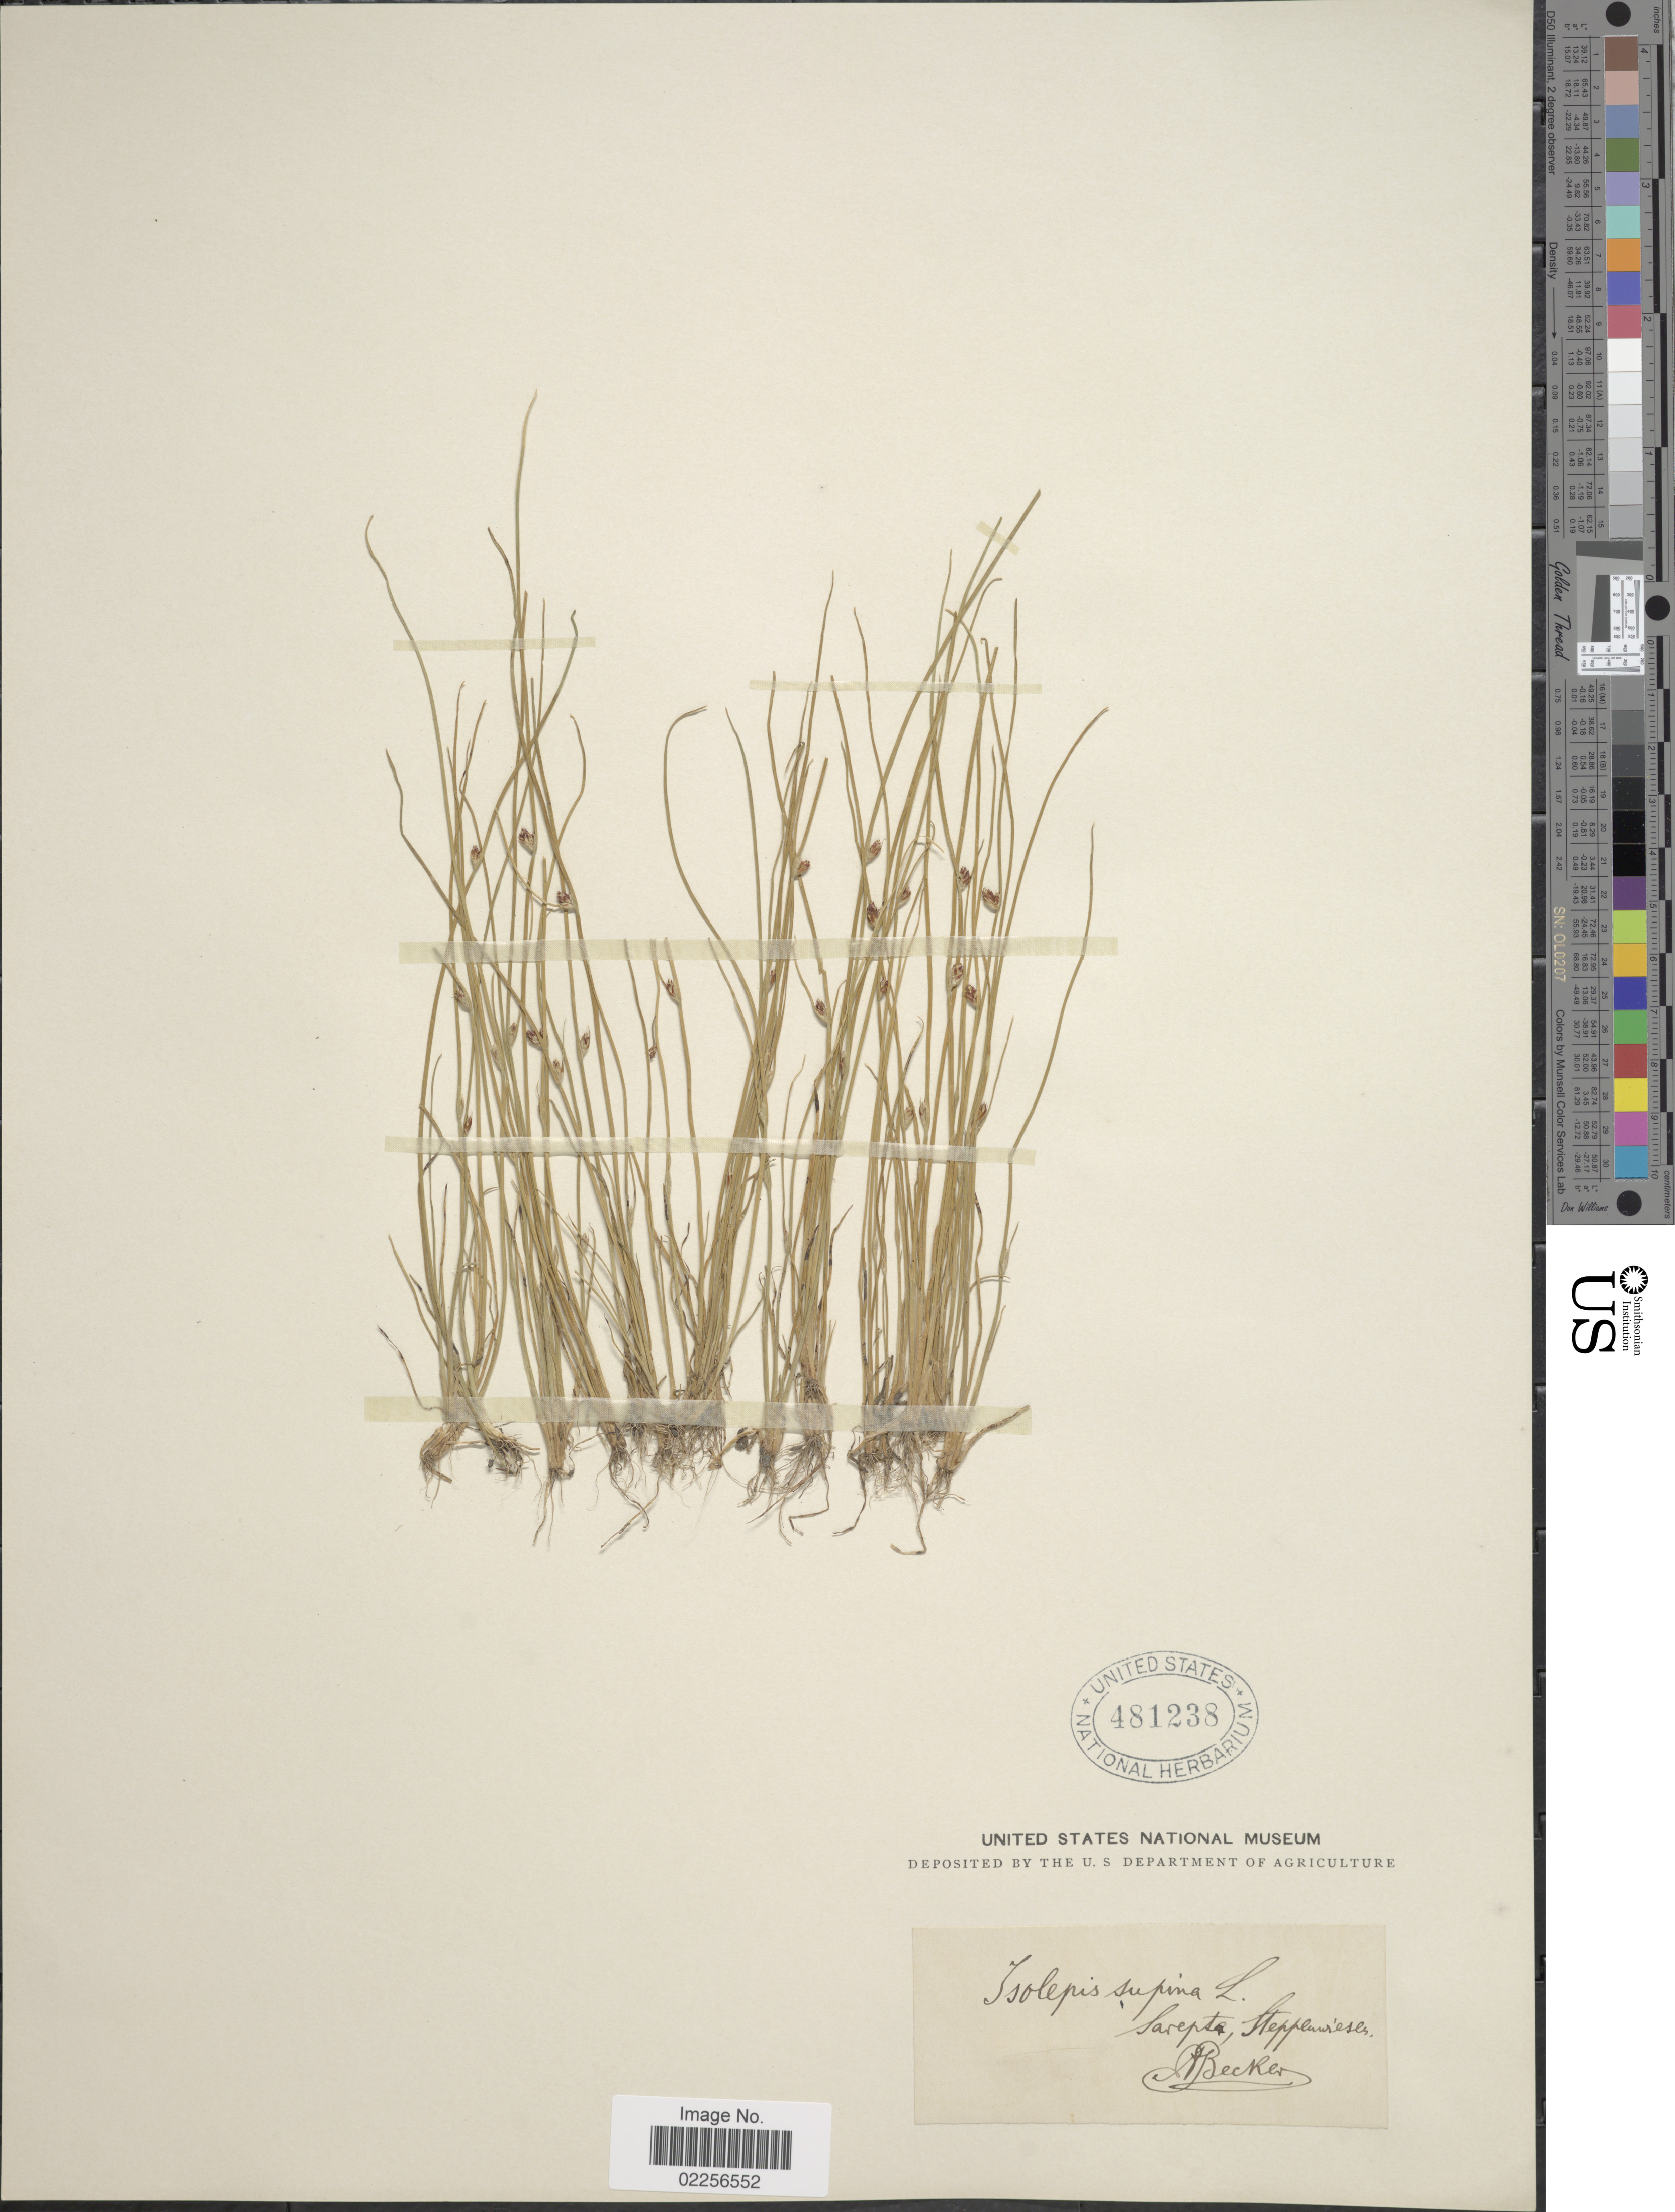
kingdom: Plantae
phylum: Tracheophyta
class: Liliopsida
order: Poales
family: Cyperaceae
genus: Schoenoplectus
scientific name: Schoenoplectus supinus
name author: (L.) Palla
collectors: A. Becker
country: Russian Federation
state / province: Volgograd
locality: Sarepta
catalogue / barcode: US 481238